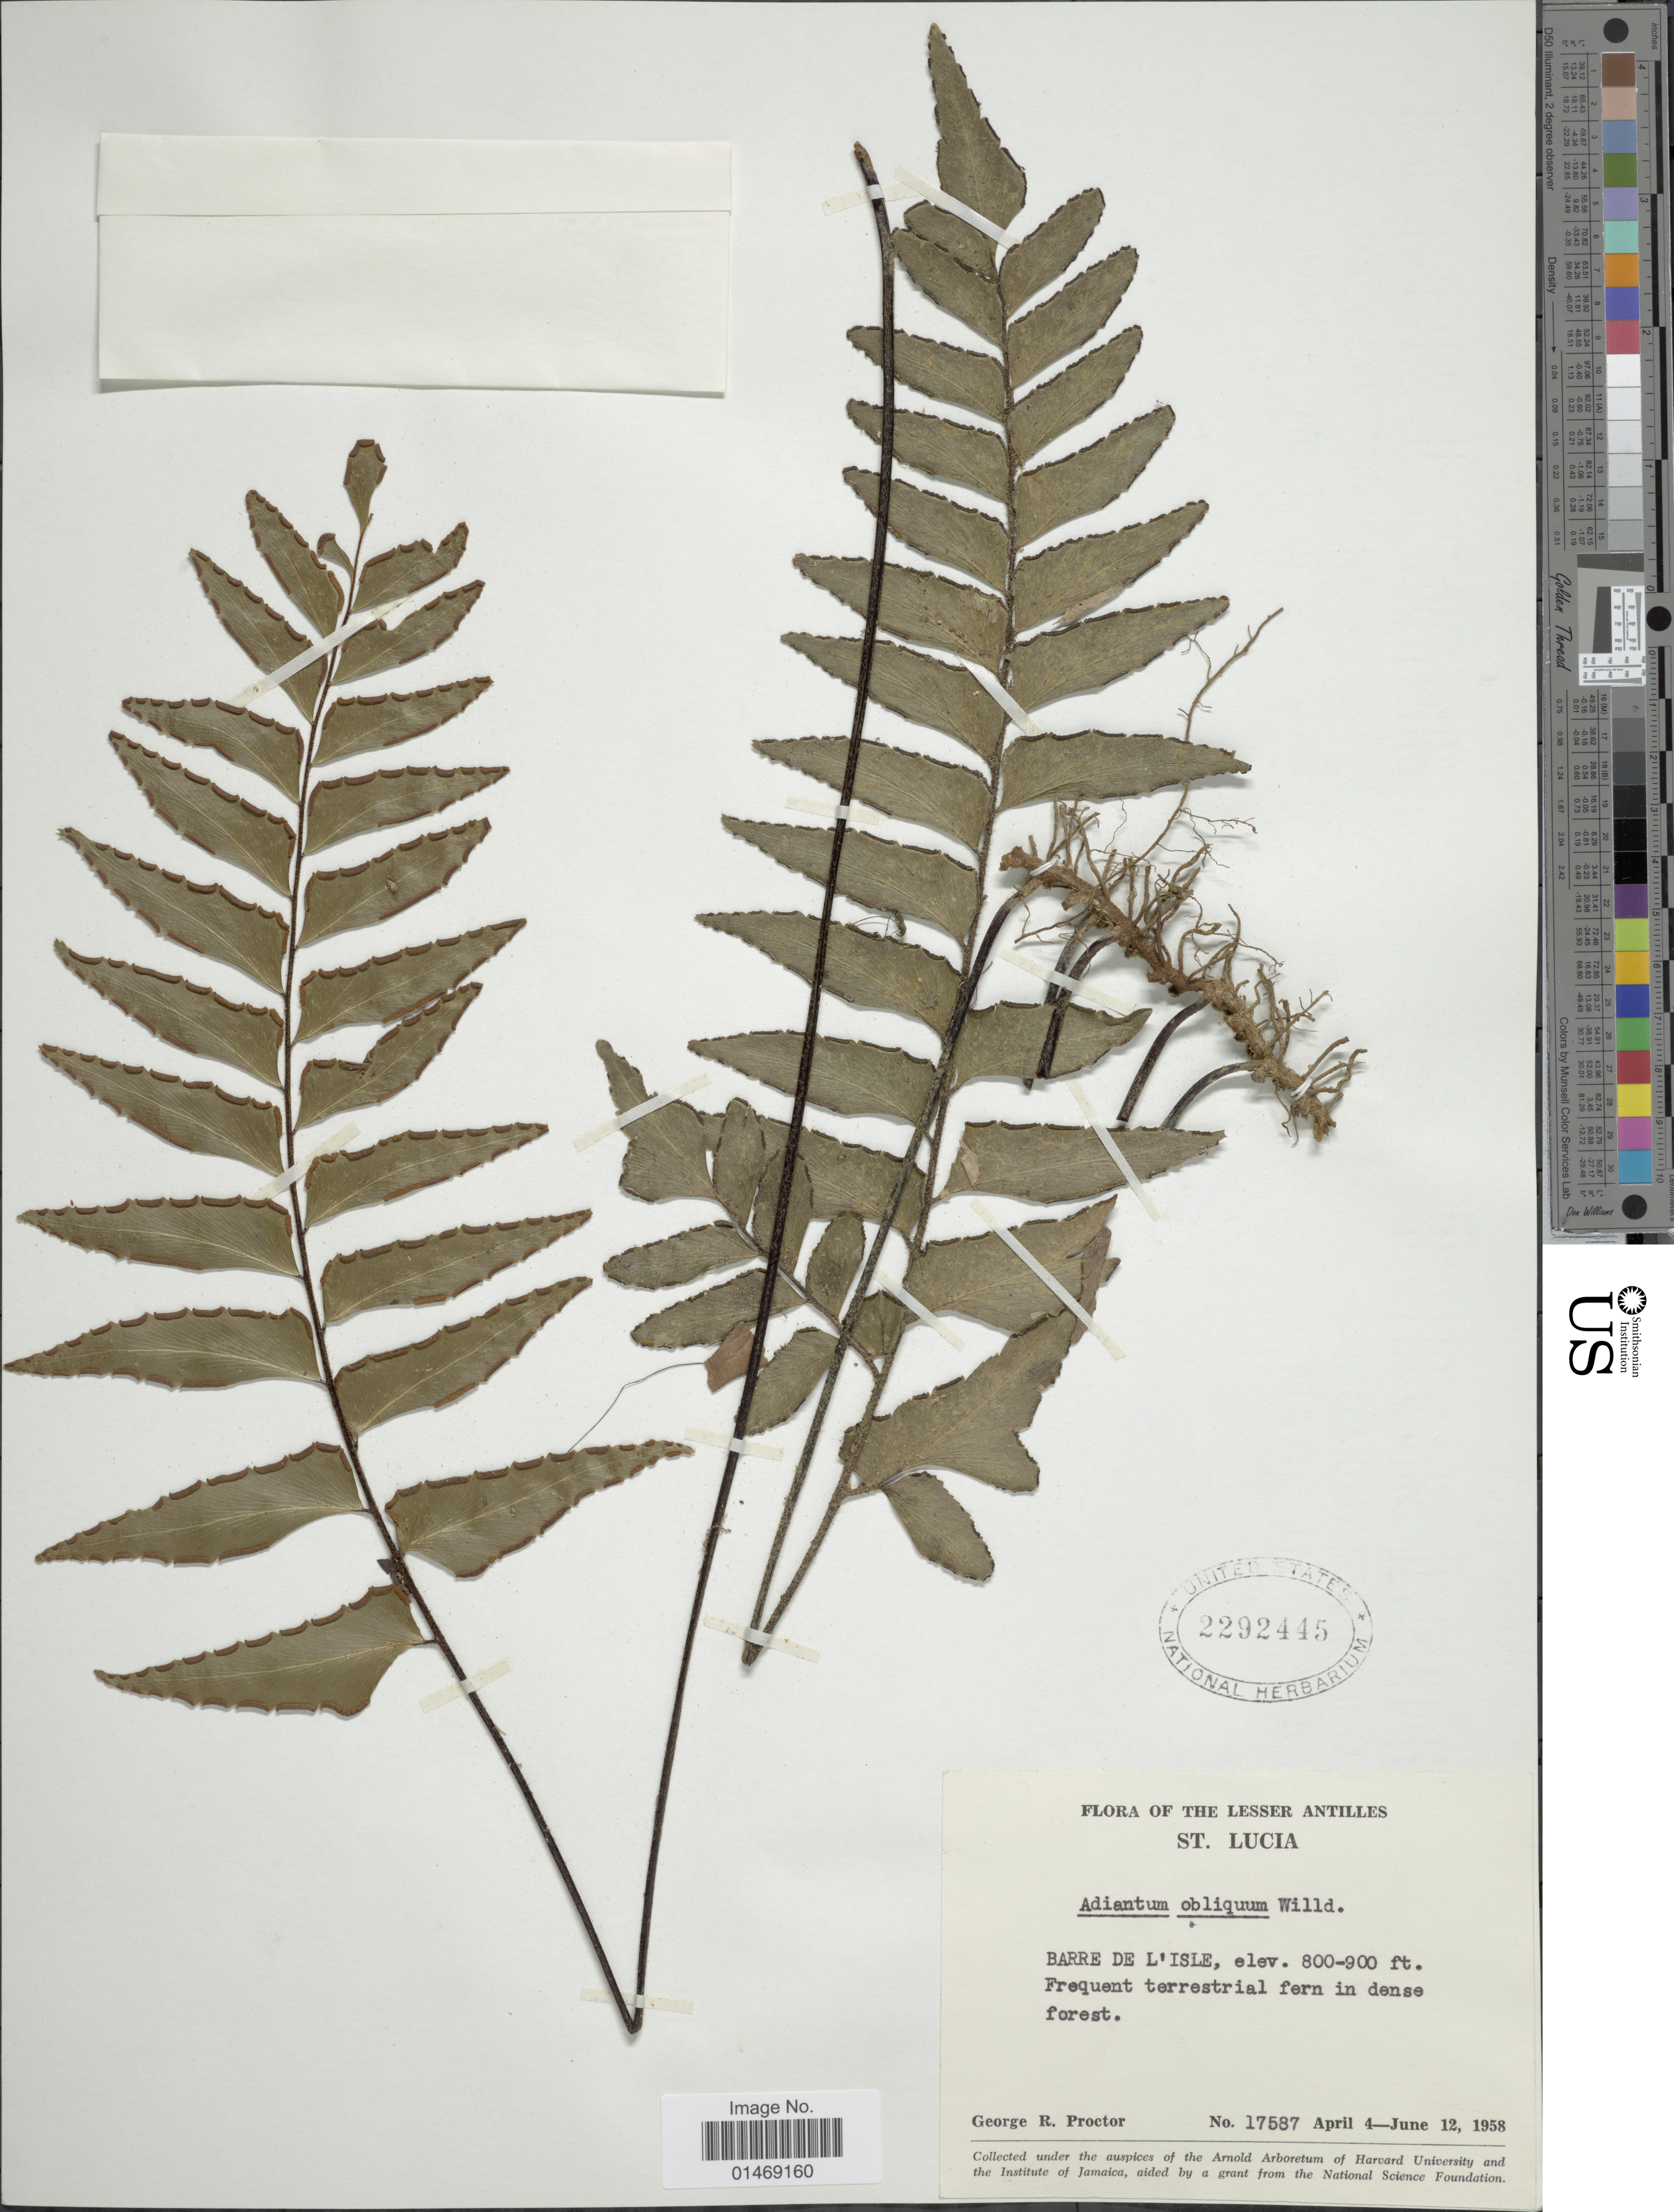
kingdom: Plantae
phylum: Tracheophyta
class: Polypodiopsida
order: Polypodiales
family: Pteridaceae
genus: Adiantum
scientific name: Adiantum obliquum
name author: Willd.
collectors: G. R. Proctor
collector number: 17587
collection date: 1958-04-04/1958-06-12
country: St. Lucia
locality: The Lesser Antilles, Barre de L'Isle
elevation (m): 244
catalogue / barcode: US 2292445